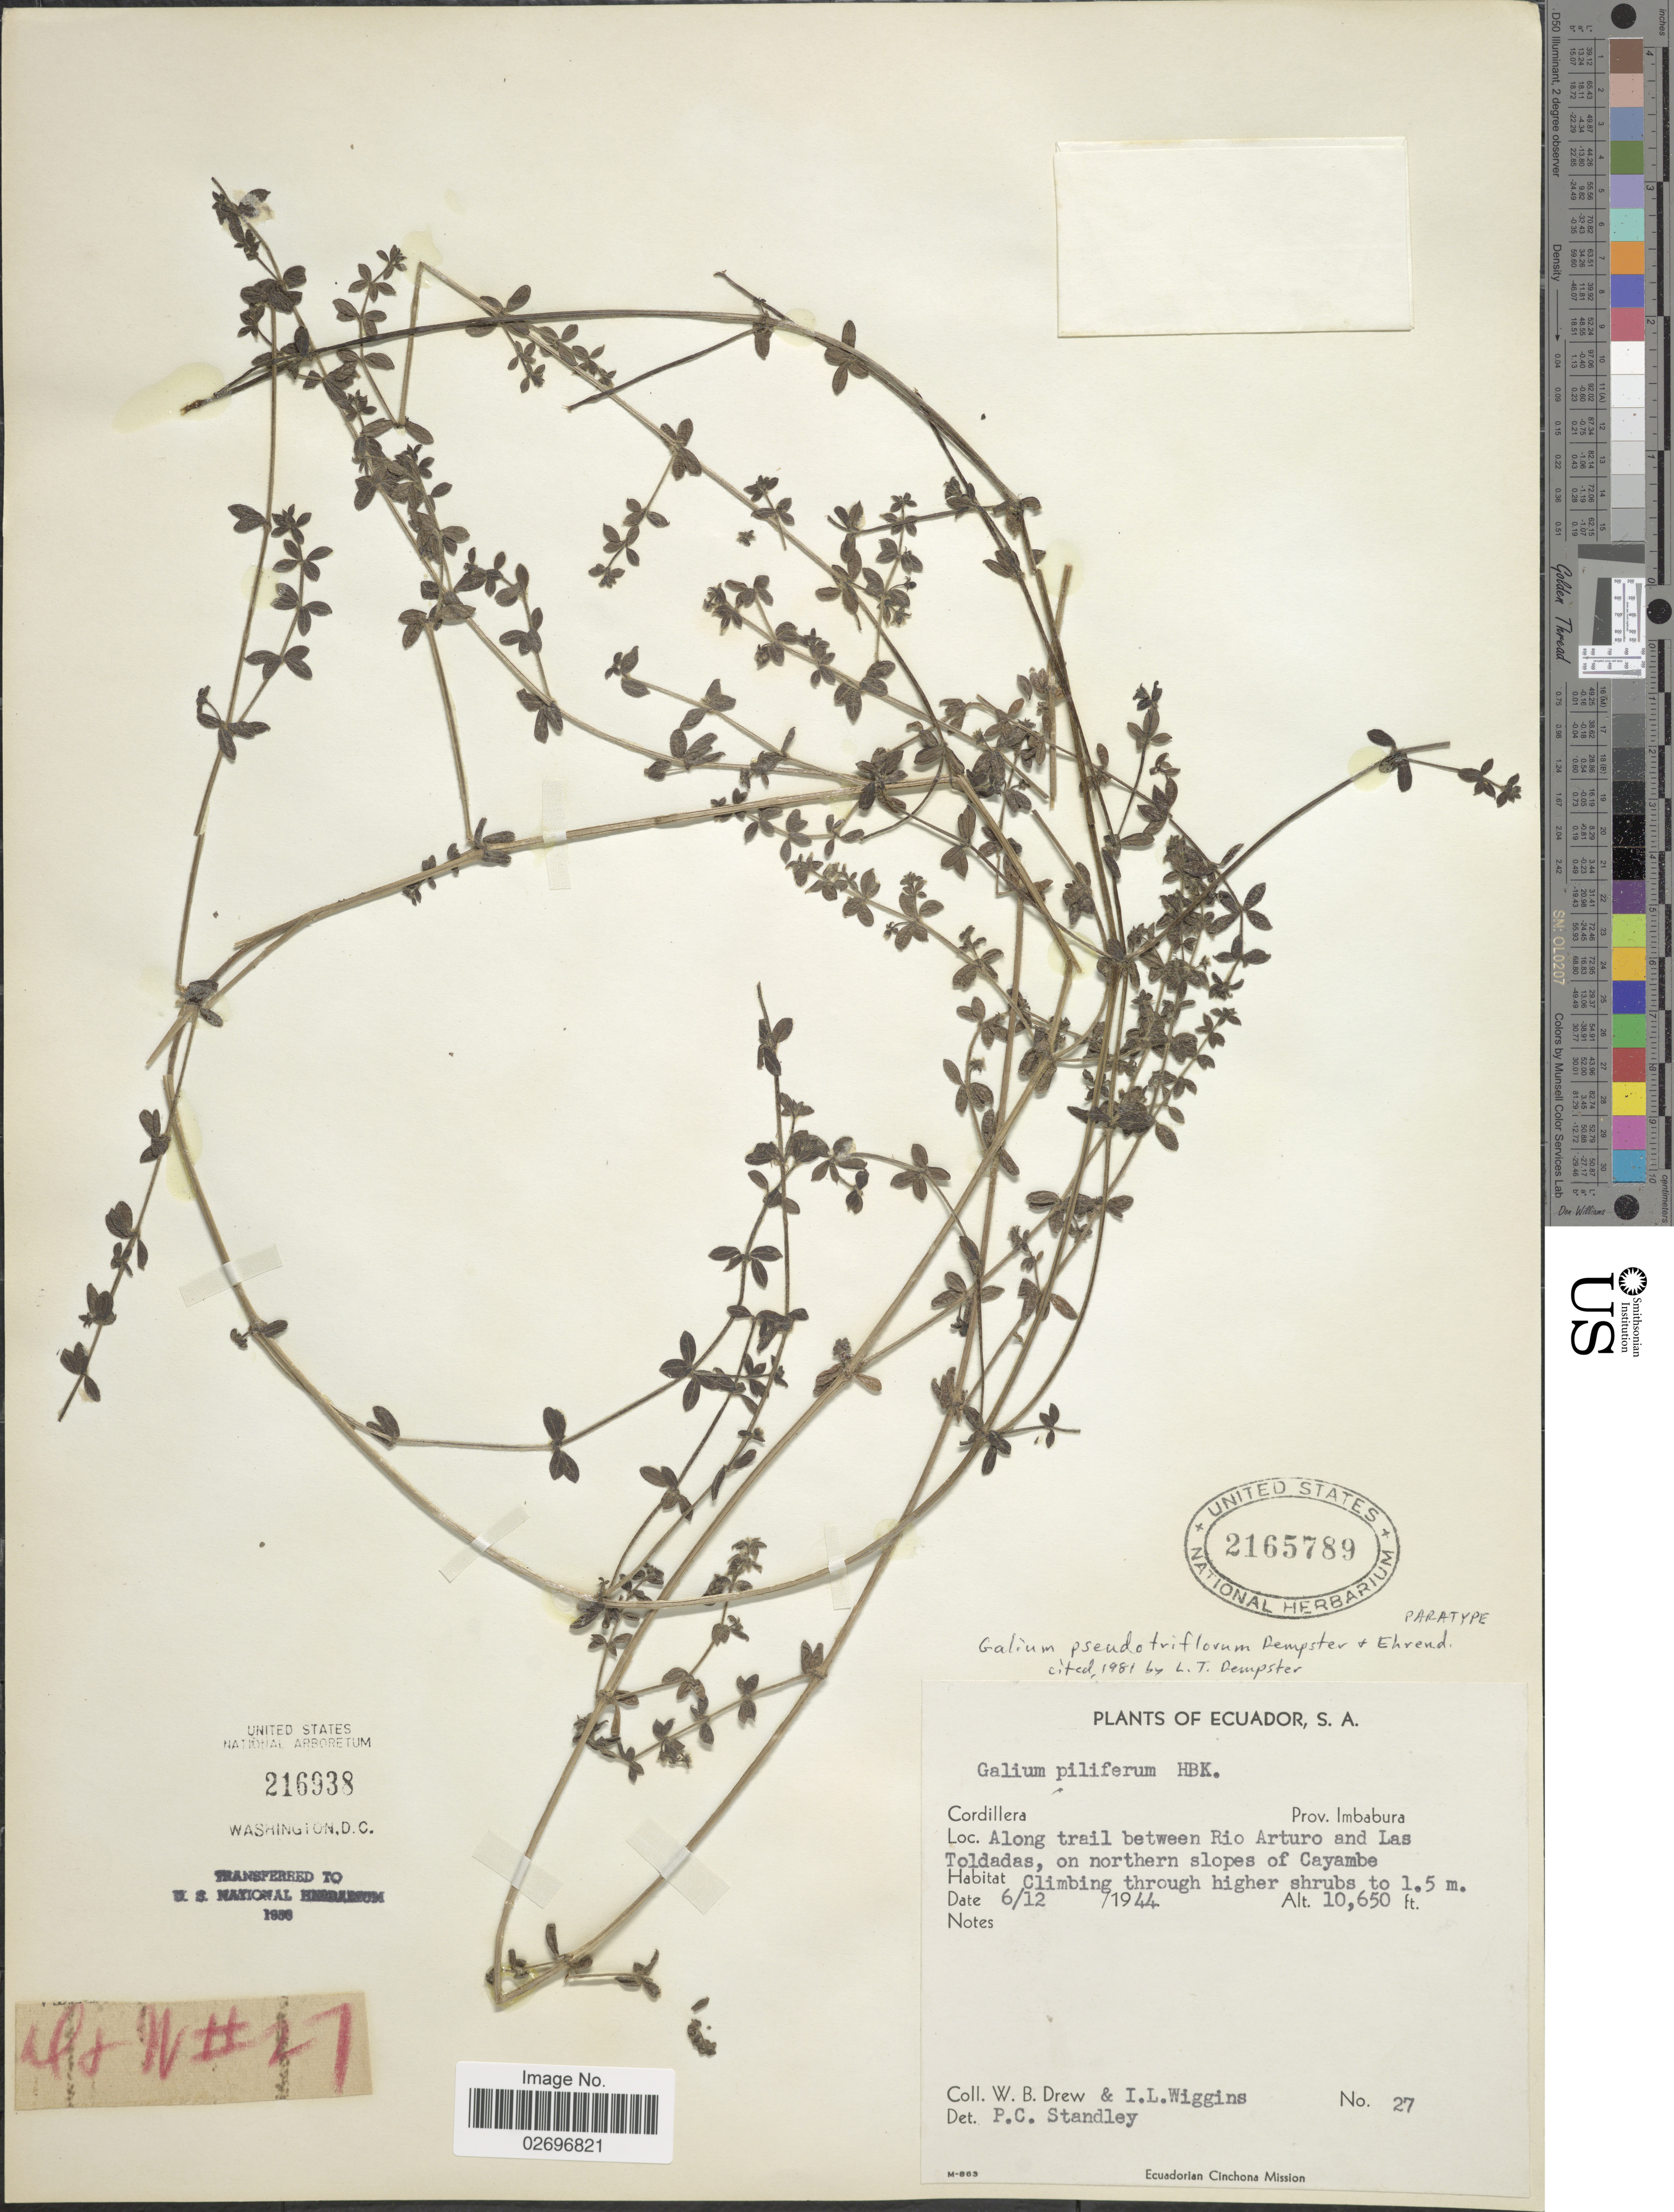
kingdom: Plantae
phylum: Tracheophyta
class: Magnoliopsida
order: Gentianales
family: Rubiaceae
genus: Galium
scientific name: Galium pseudotriflorum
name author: Dempster & Ehrend.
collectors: W. B. Drew & I. L. Wiggins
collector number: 27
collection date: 1944-12-06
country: Ecuador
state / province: Imbabura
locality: Cordillera, Along trail between Rio Arturo and Las Toldadas, on northern slopes of Cayambe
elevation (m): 3246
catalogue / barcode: US 2165789